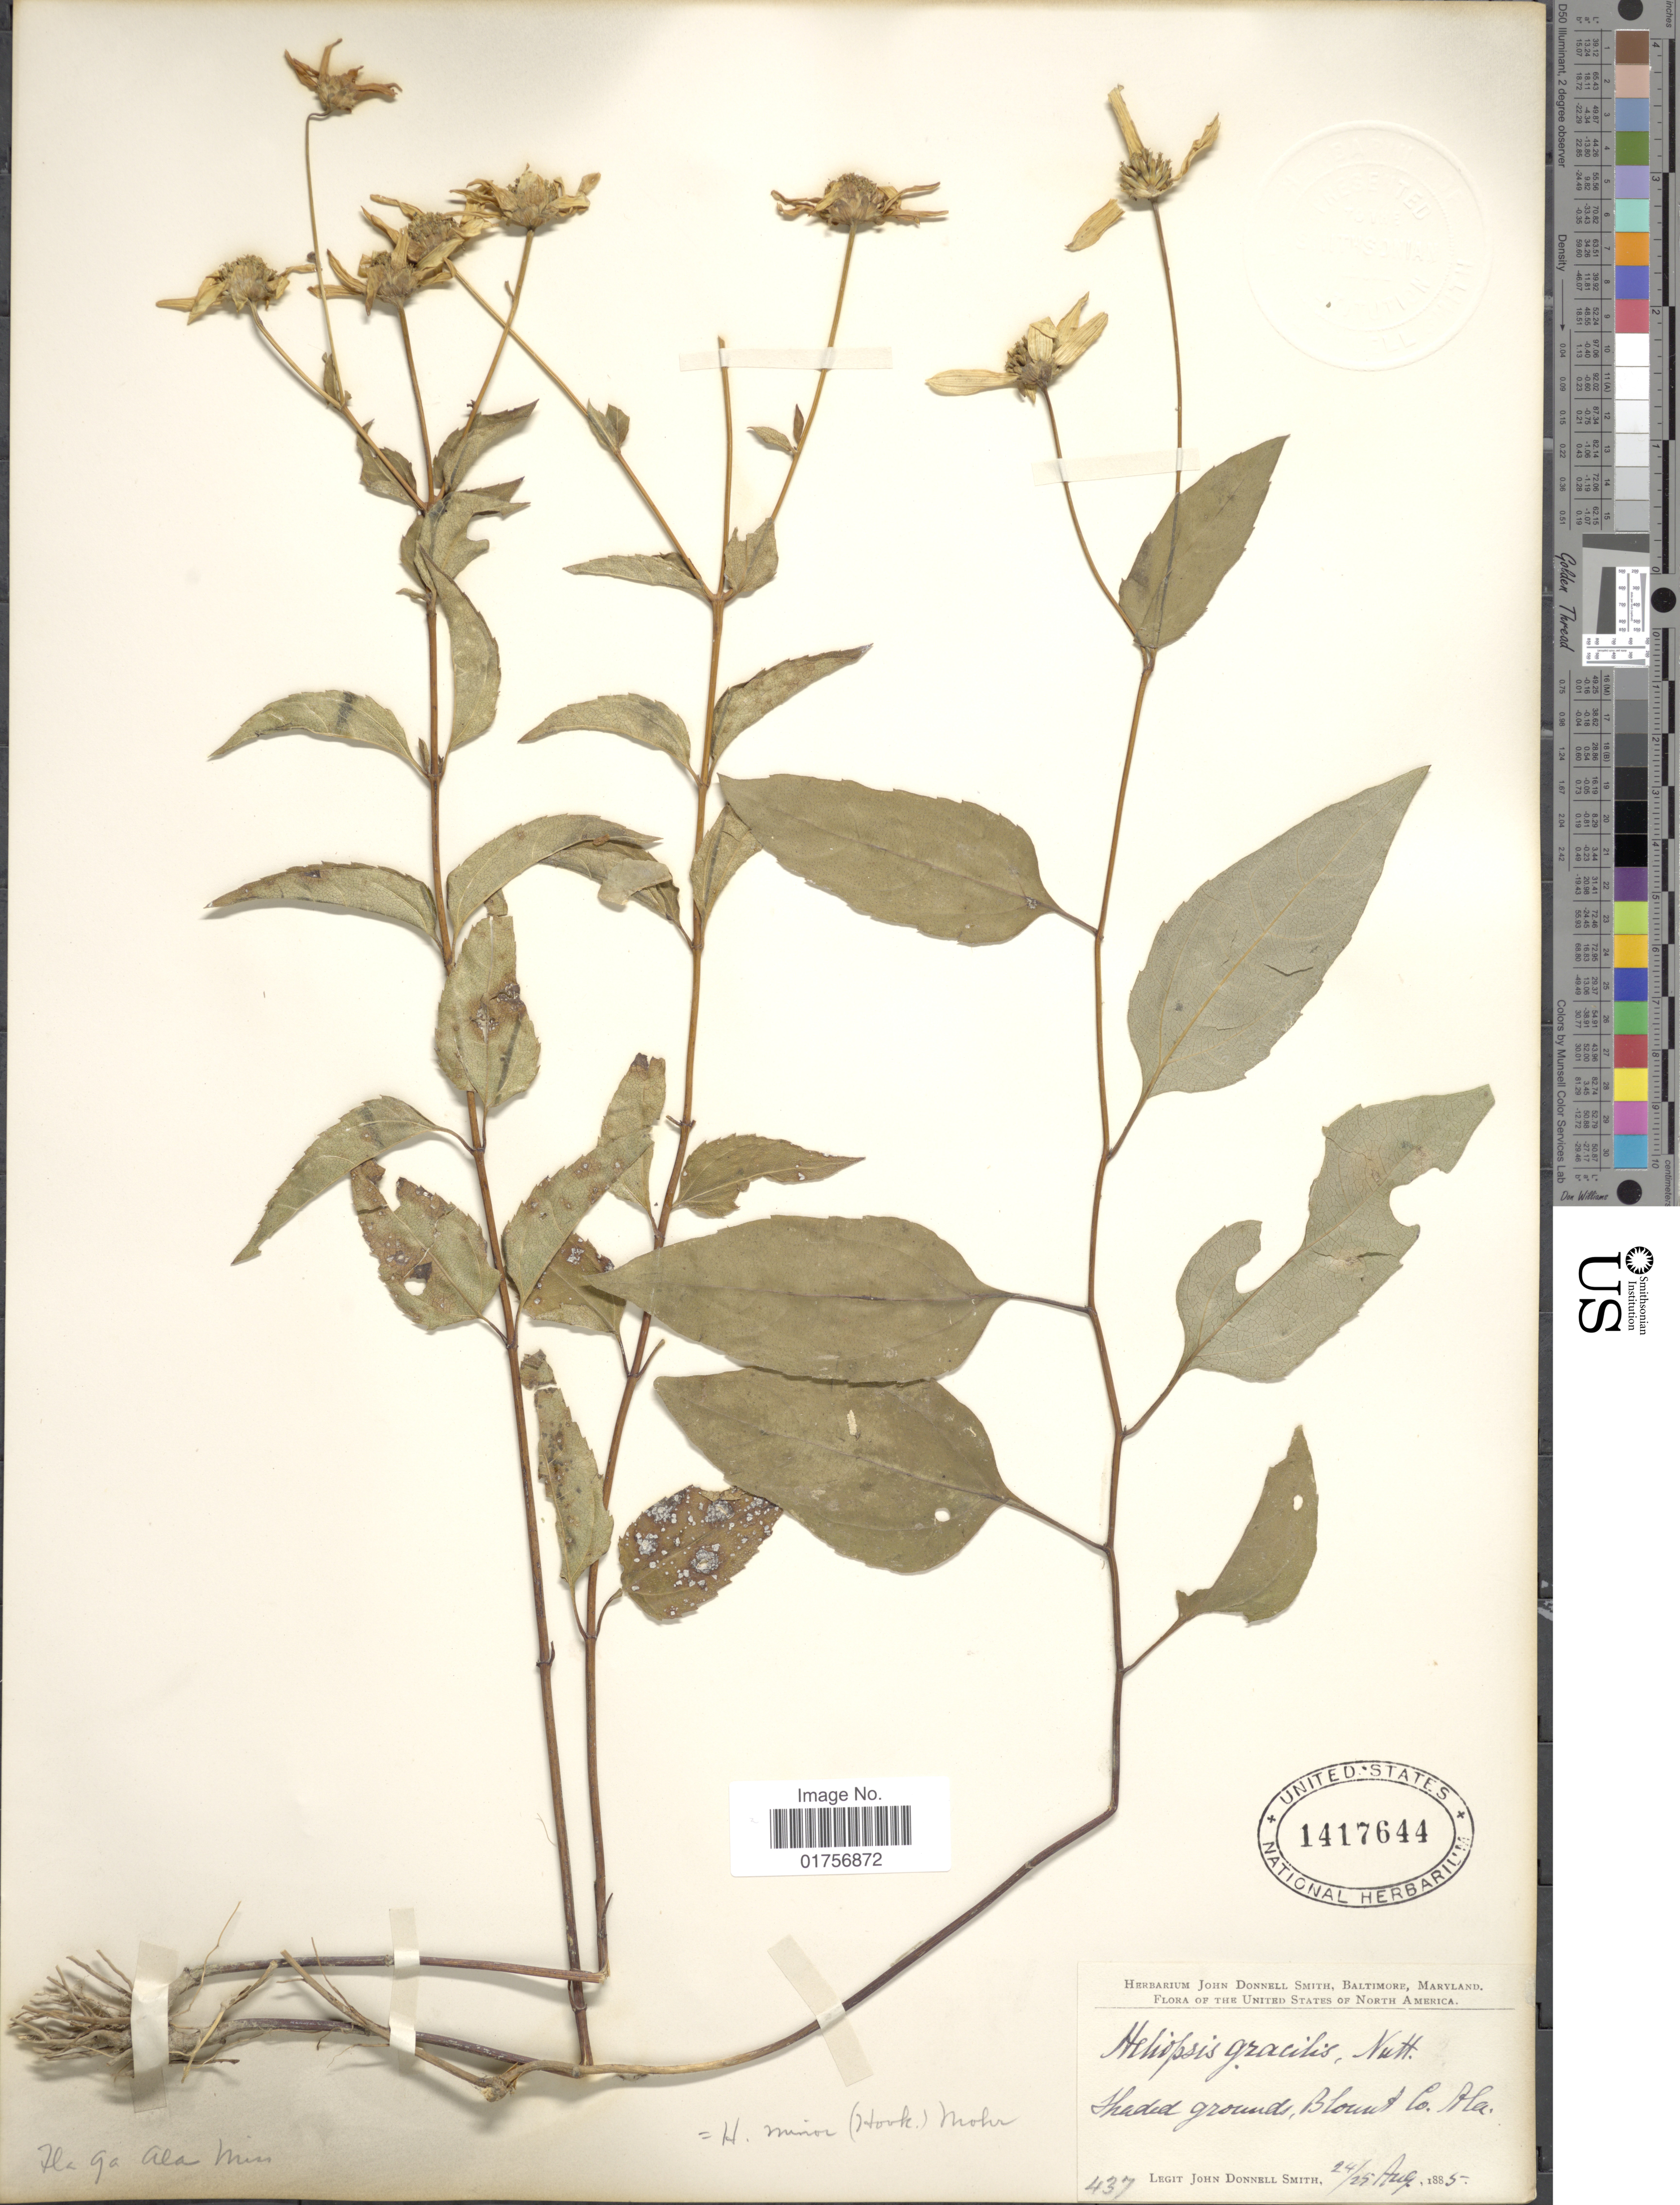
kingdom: Plantae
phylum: Tracheophyta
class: Magnoliopsida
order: Asterales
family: Asteraceae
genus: Heliopsis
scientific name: Heliopsis minor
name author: (Hook.) C. Mohr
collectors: J. Donnell Smith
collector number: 437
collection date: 1885-08-24/1885-08-25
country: United States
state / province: Alabama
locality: Shaded ground, Blount Co., Ala.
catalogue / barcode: US 1417644